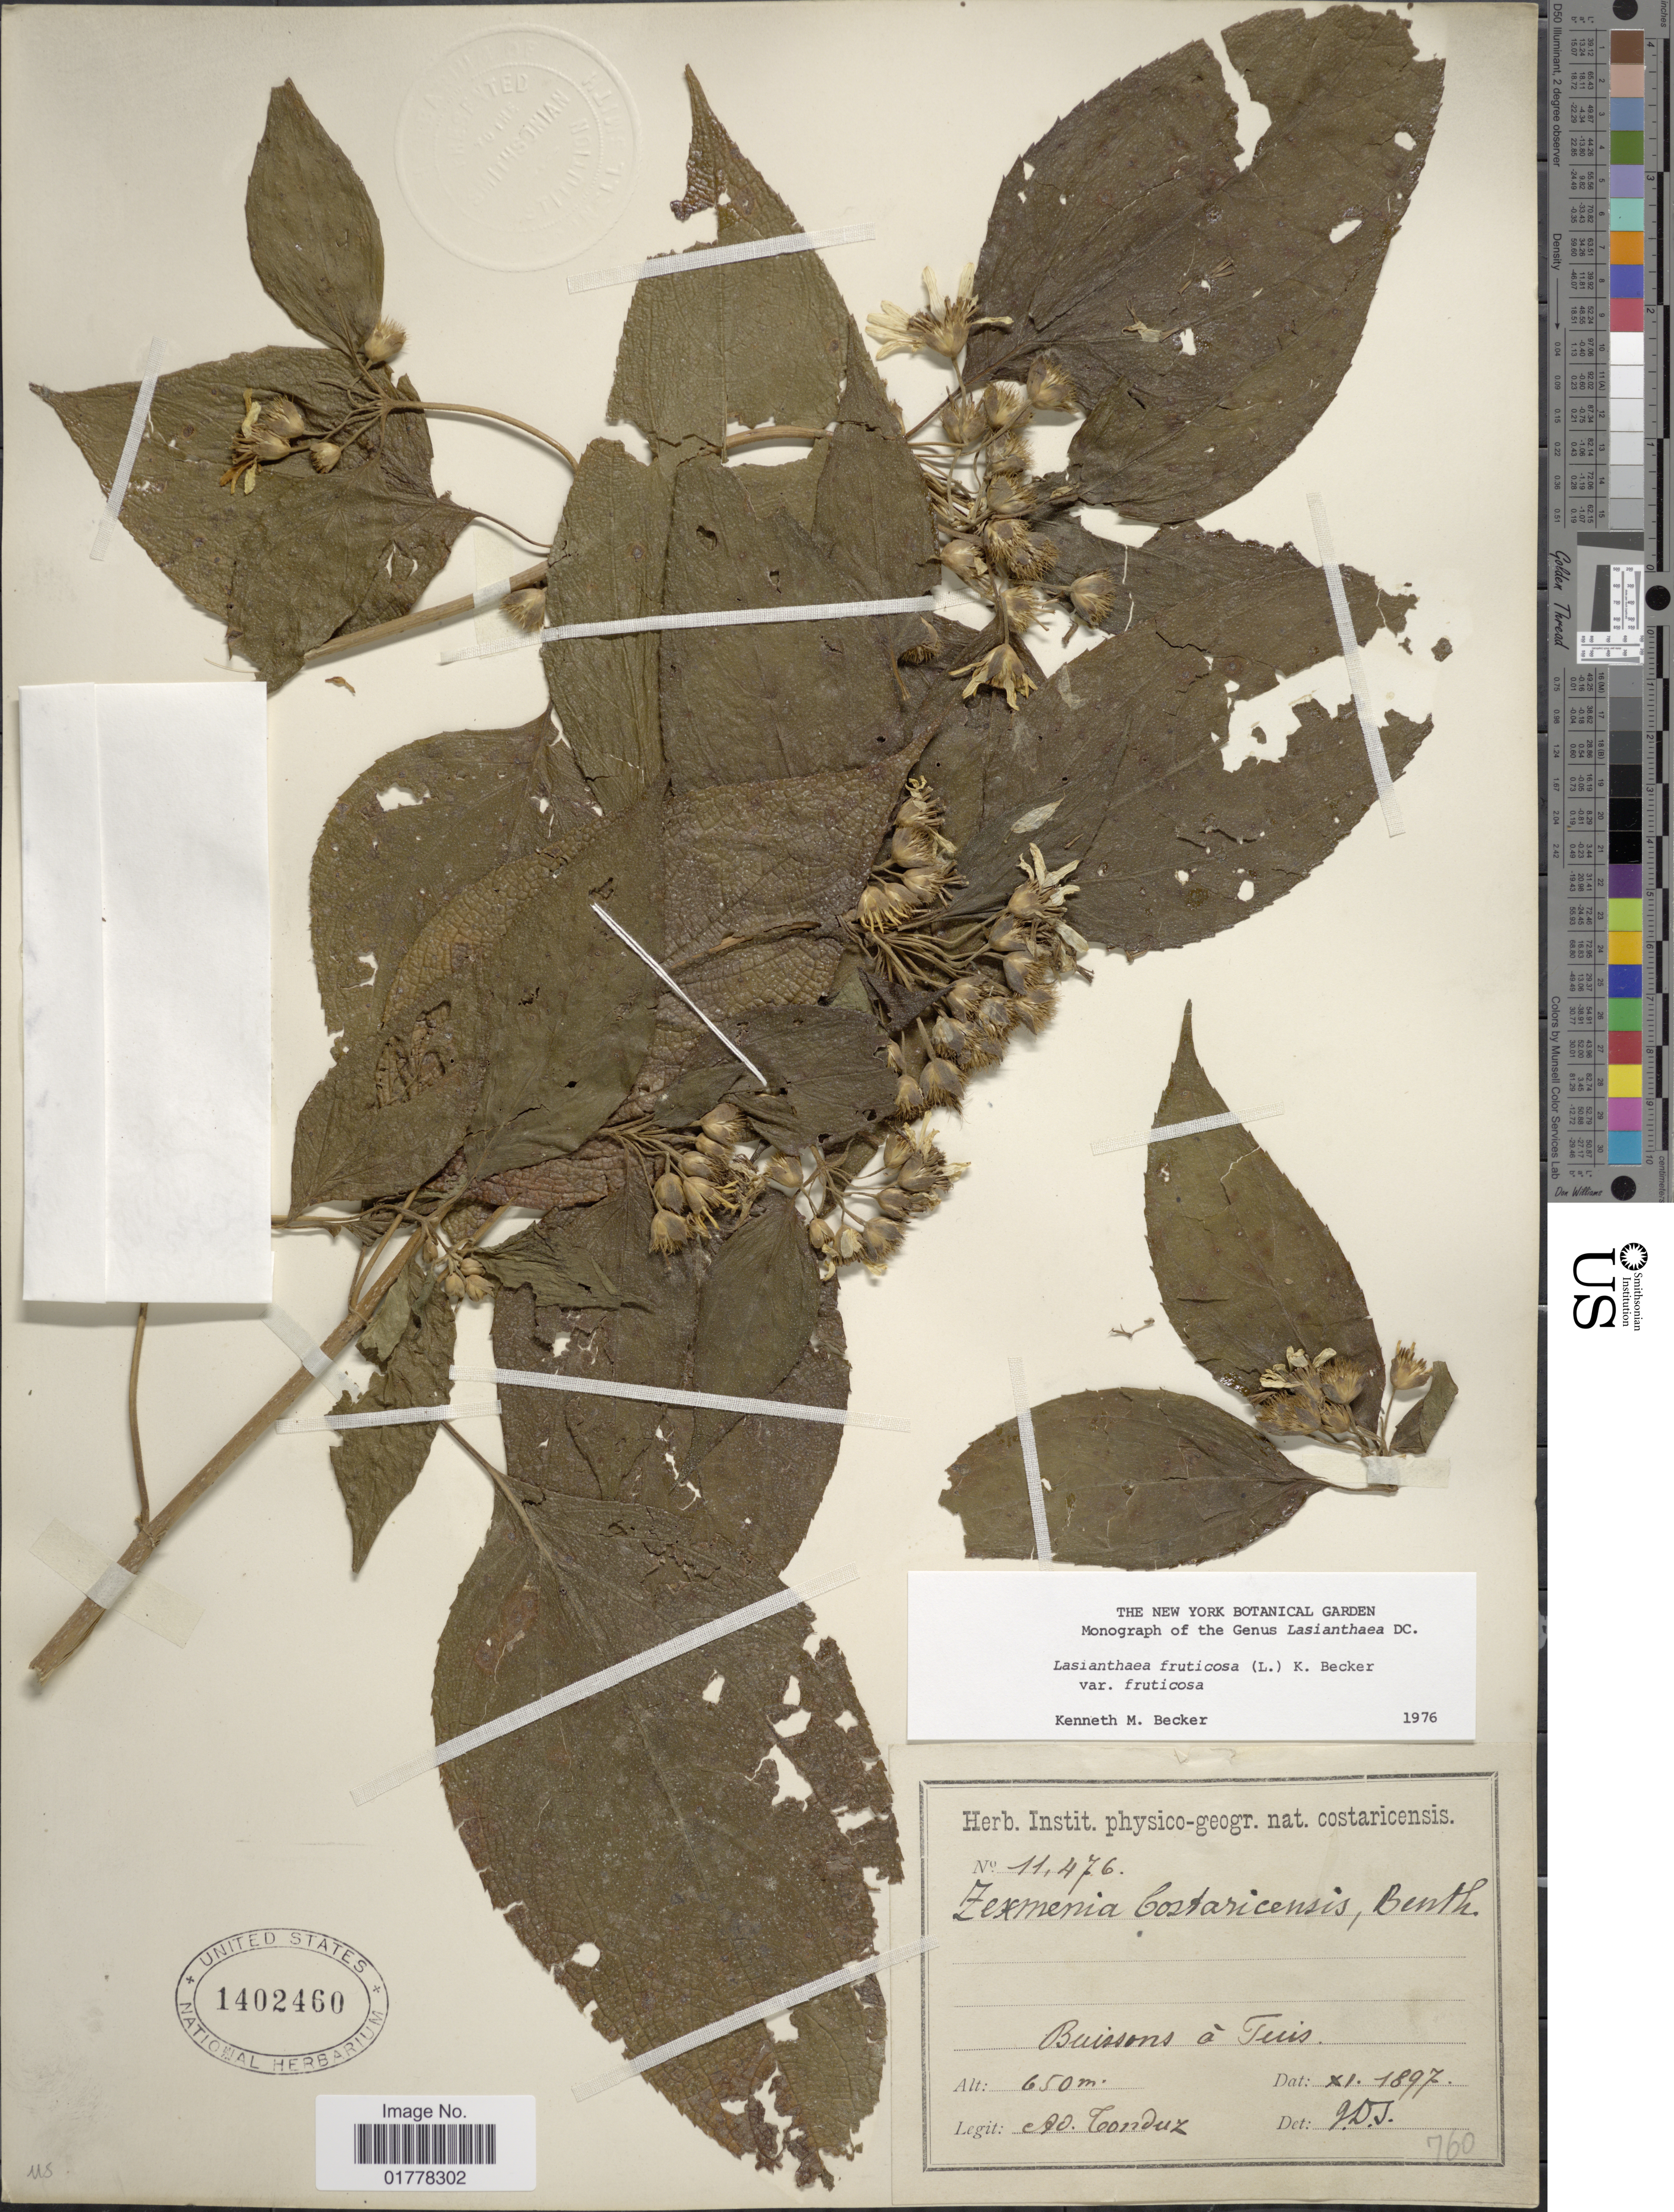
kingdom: Plantae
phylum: Tracheophyta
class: Magnoliopsida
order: Asterales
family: Asteraceae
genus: Lasianthaea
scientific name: Lasianthaea fruticosa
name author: (L.) K.M. Becker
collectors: A. Tonduz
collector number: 11476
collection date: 1897-11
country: Costa Rica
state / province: Cartago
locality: Buissons à Tuis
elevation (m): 650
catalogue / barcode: US 1402460